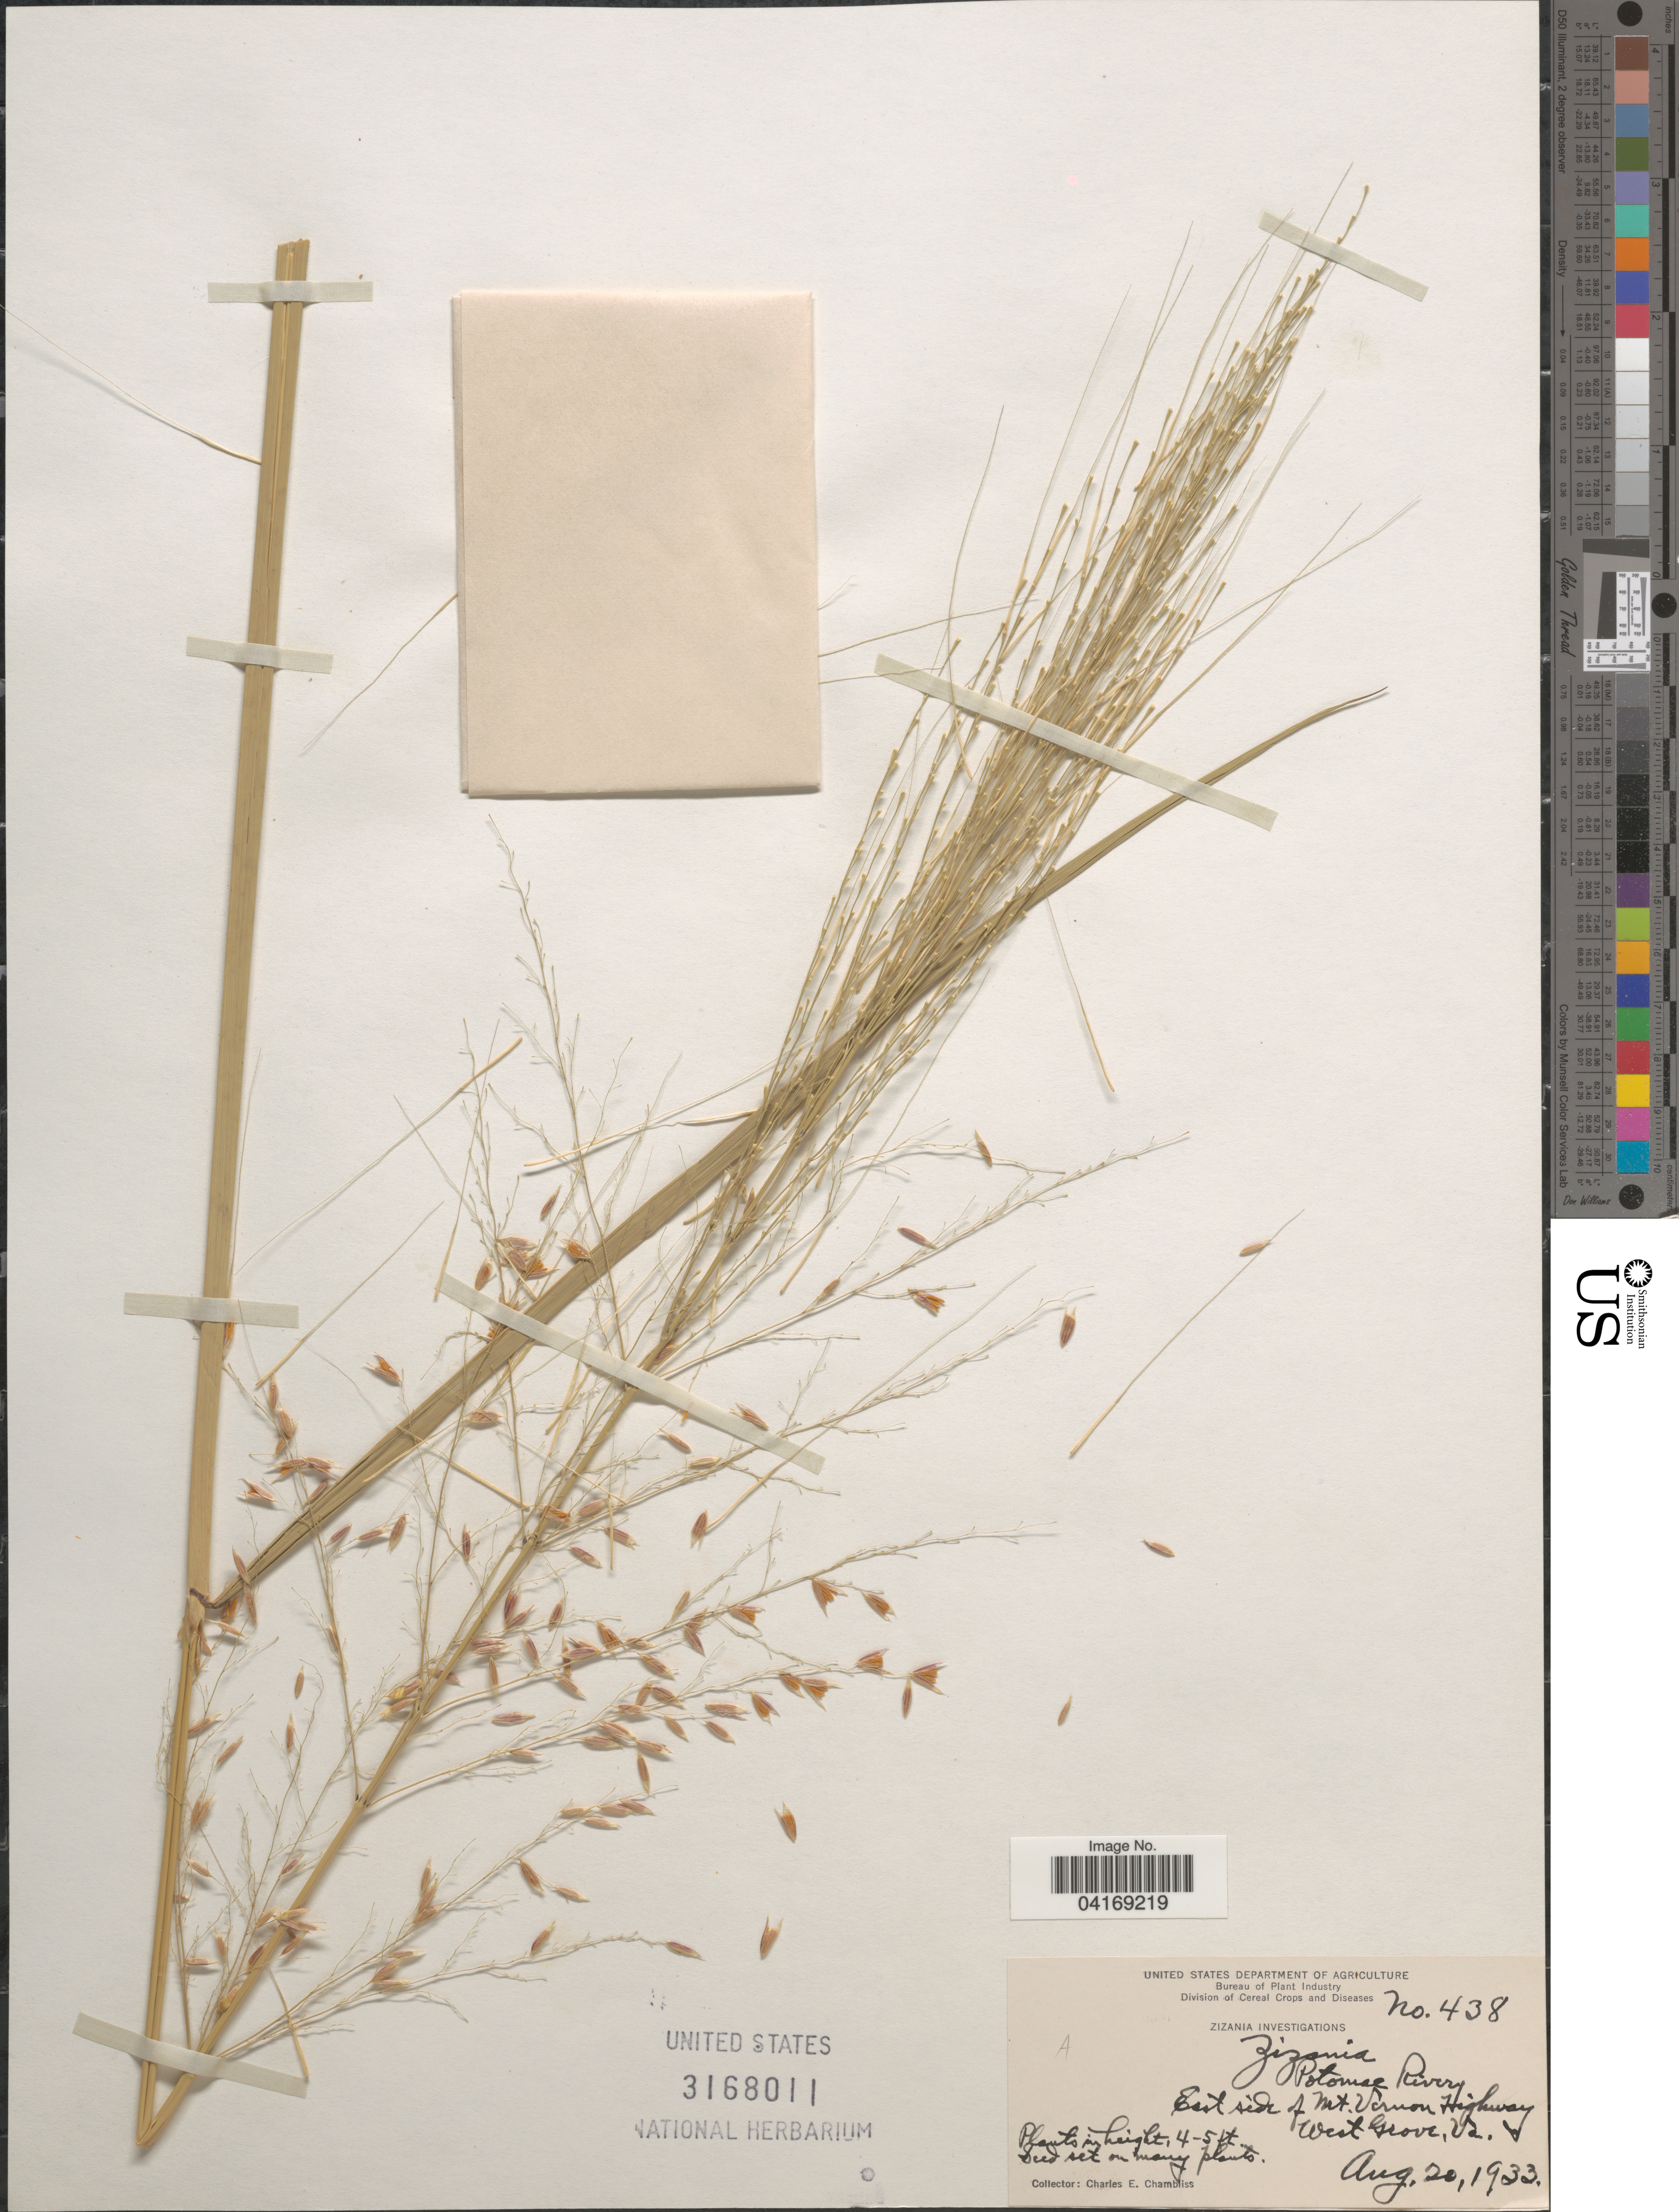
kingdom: Plantae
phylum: Tracheophyta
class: Liliopsida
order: Poales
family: Poaceae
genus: Zizania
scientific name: Zizania sp.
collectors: C. Chambliss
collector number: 438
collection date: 1933-08-20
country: United States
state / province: Virginia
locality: Potomac River. East side of Mt. Vernon Highway. West Grove.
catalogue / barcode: US 3168011